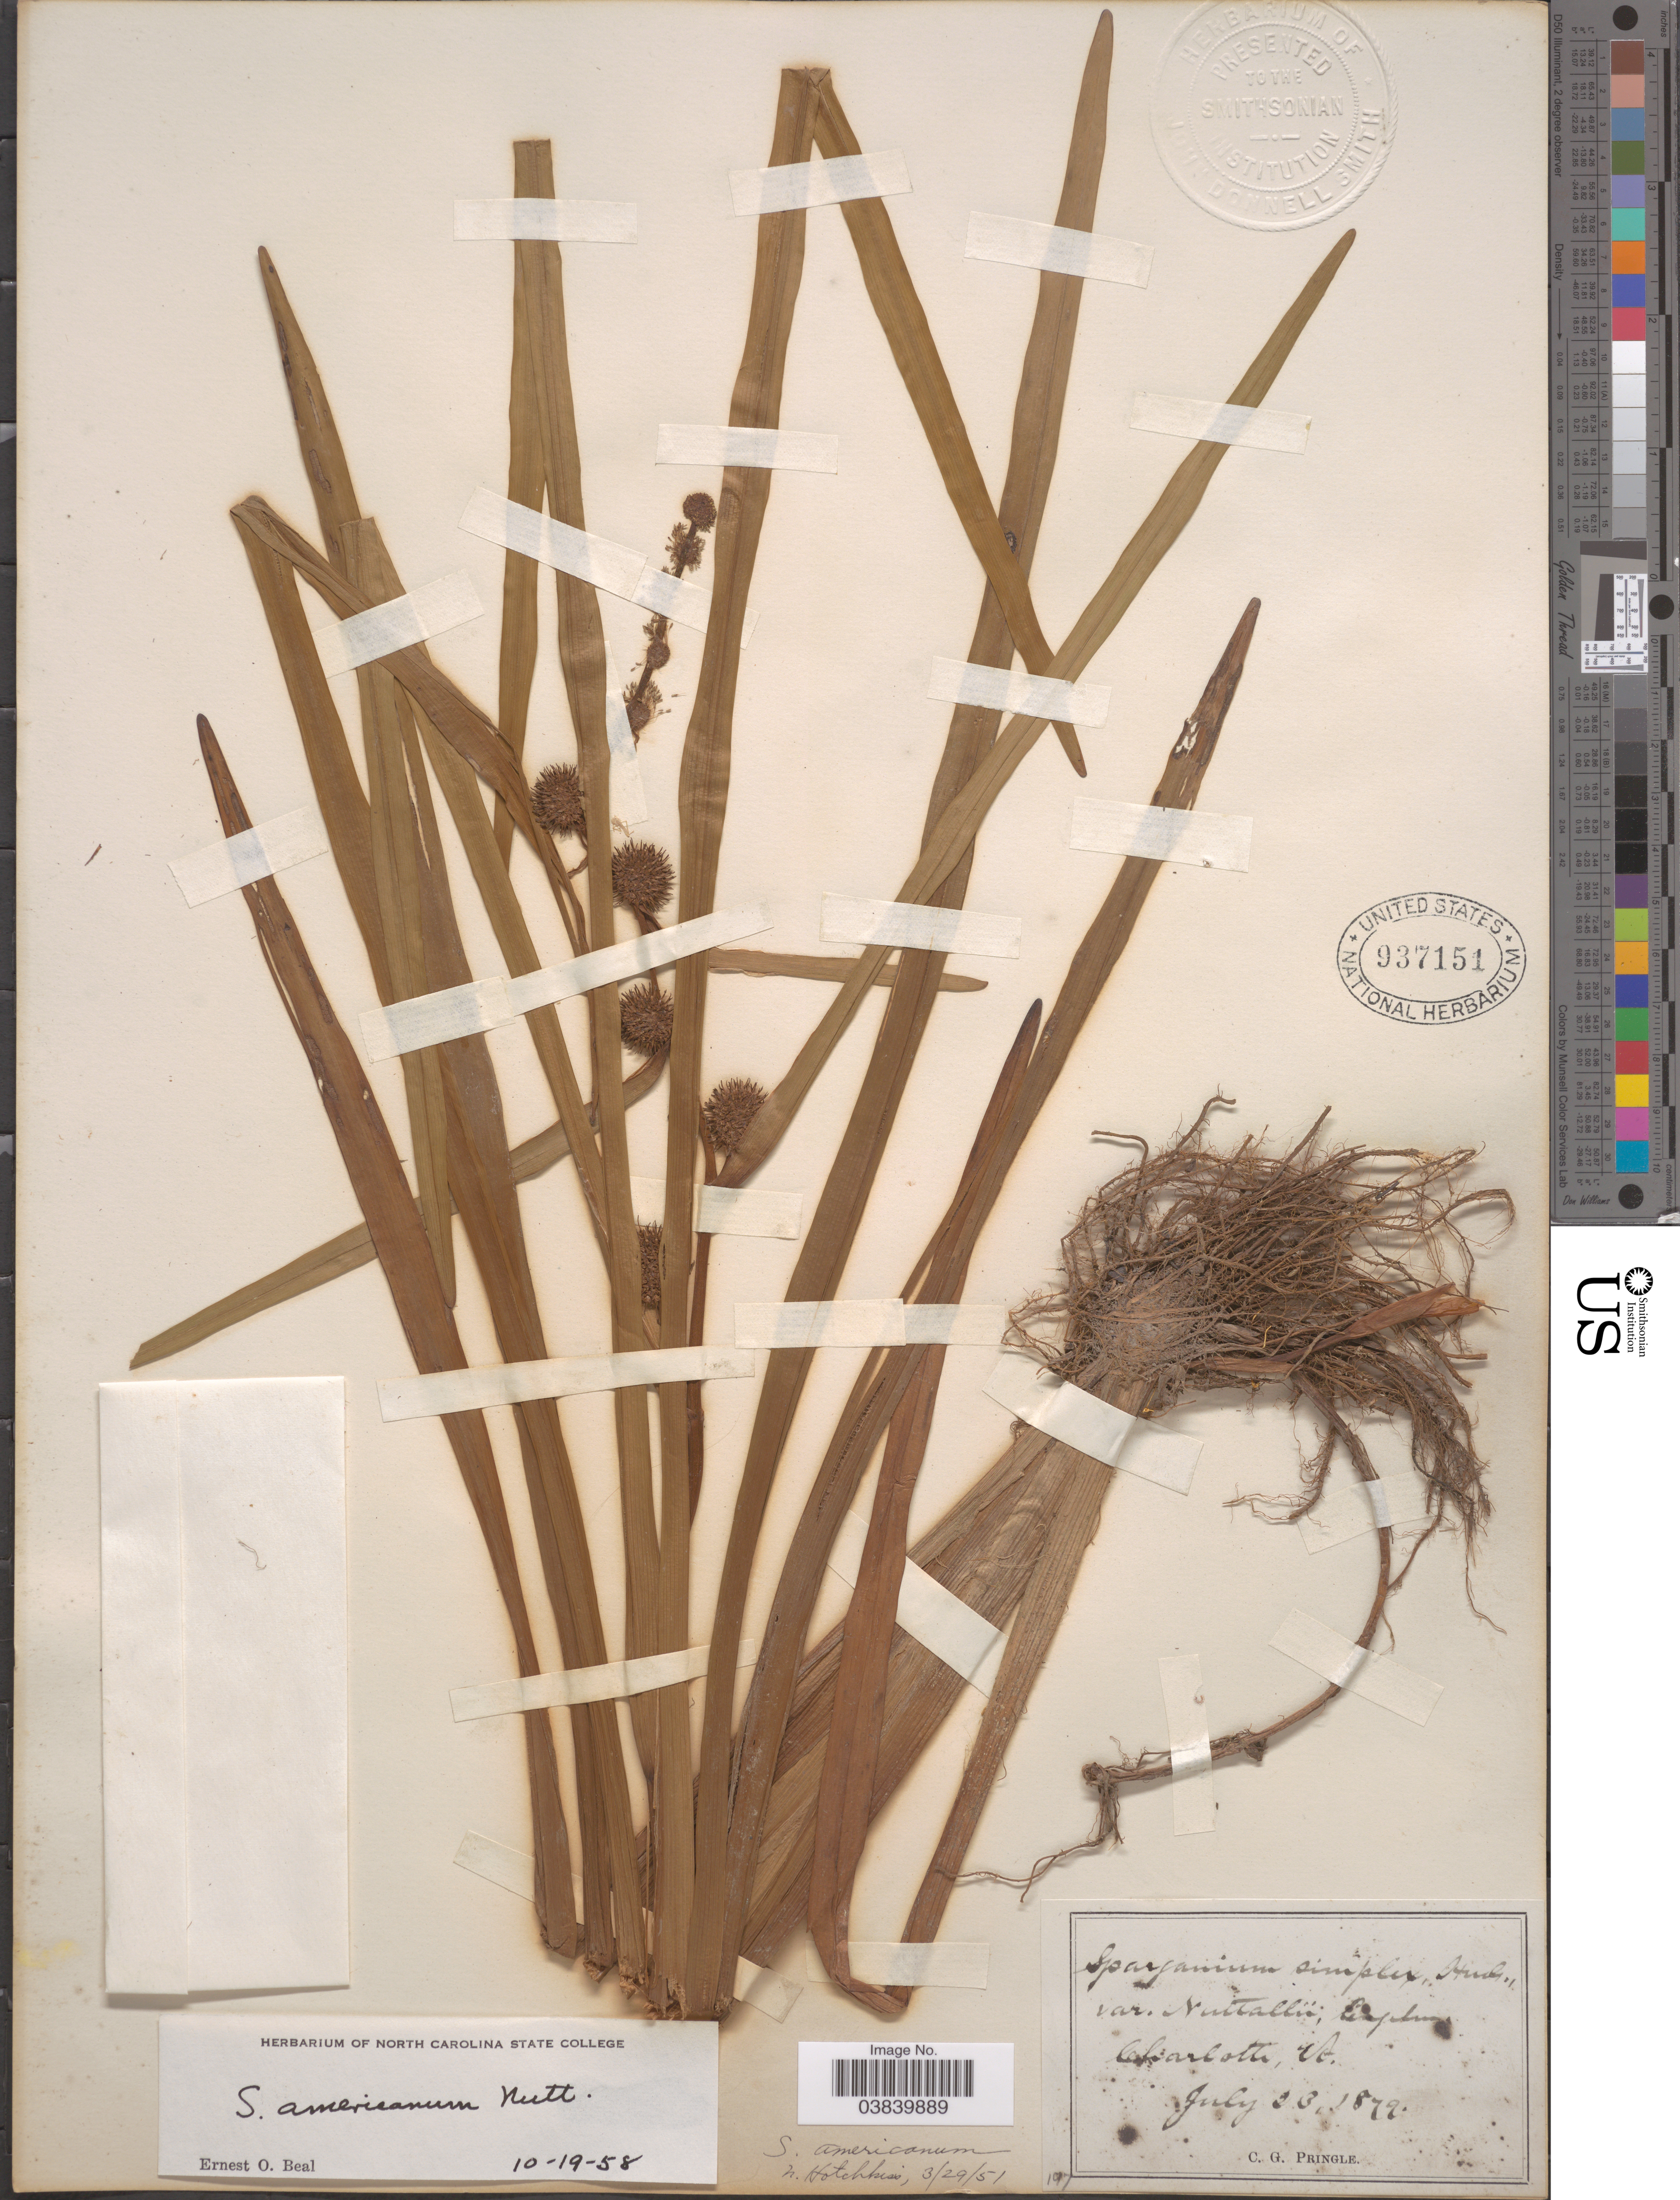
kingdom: Plantae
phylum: Tracheophyta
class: Liliopsida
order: Poales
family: Typhaceae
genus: Sparganium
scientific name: Sparganium americanum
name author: Nutt.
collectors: C. G. Pringle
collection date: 1879-07-23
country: United States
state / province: Vermont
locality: Charlotte.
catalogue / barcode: US 937151